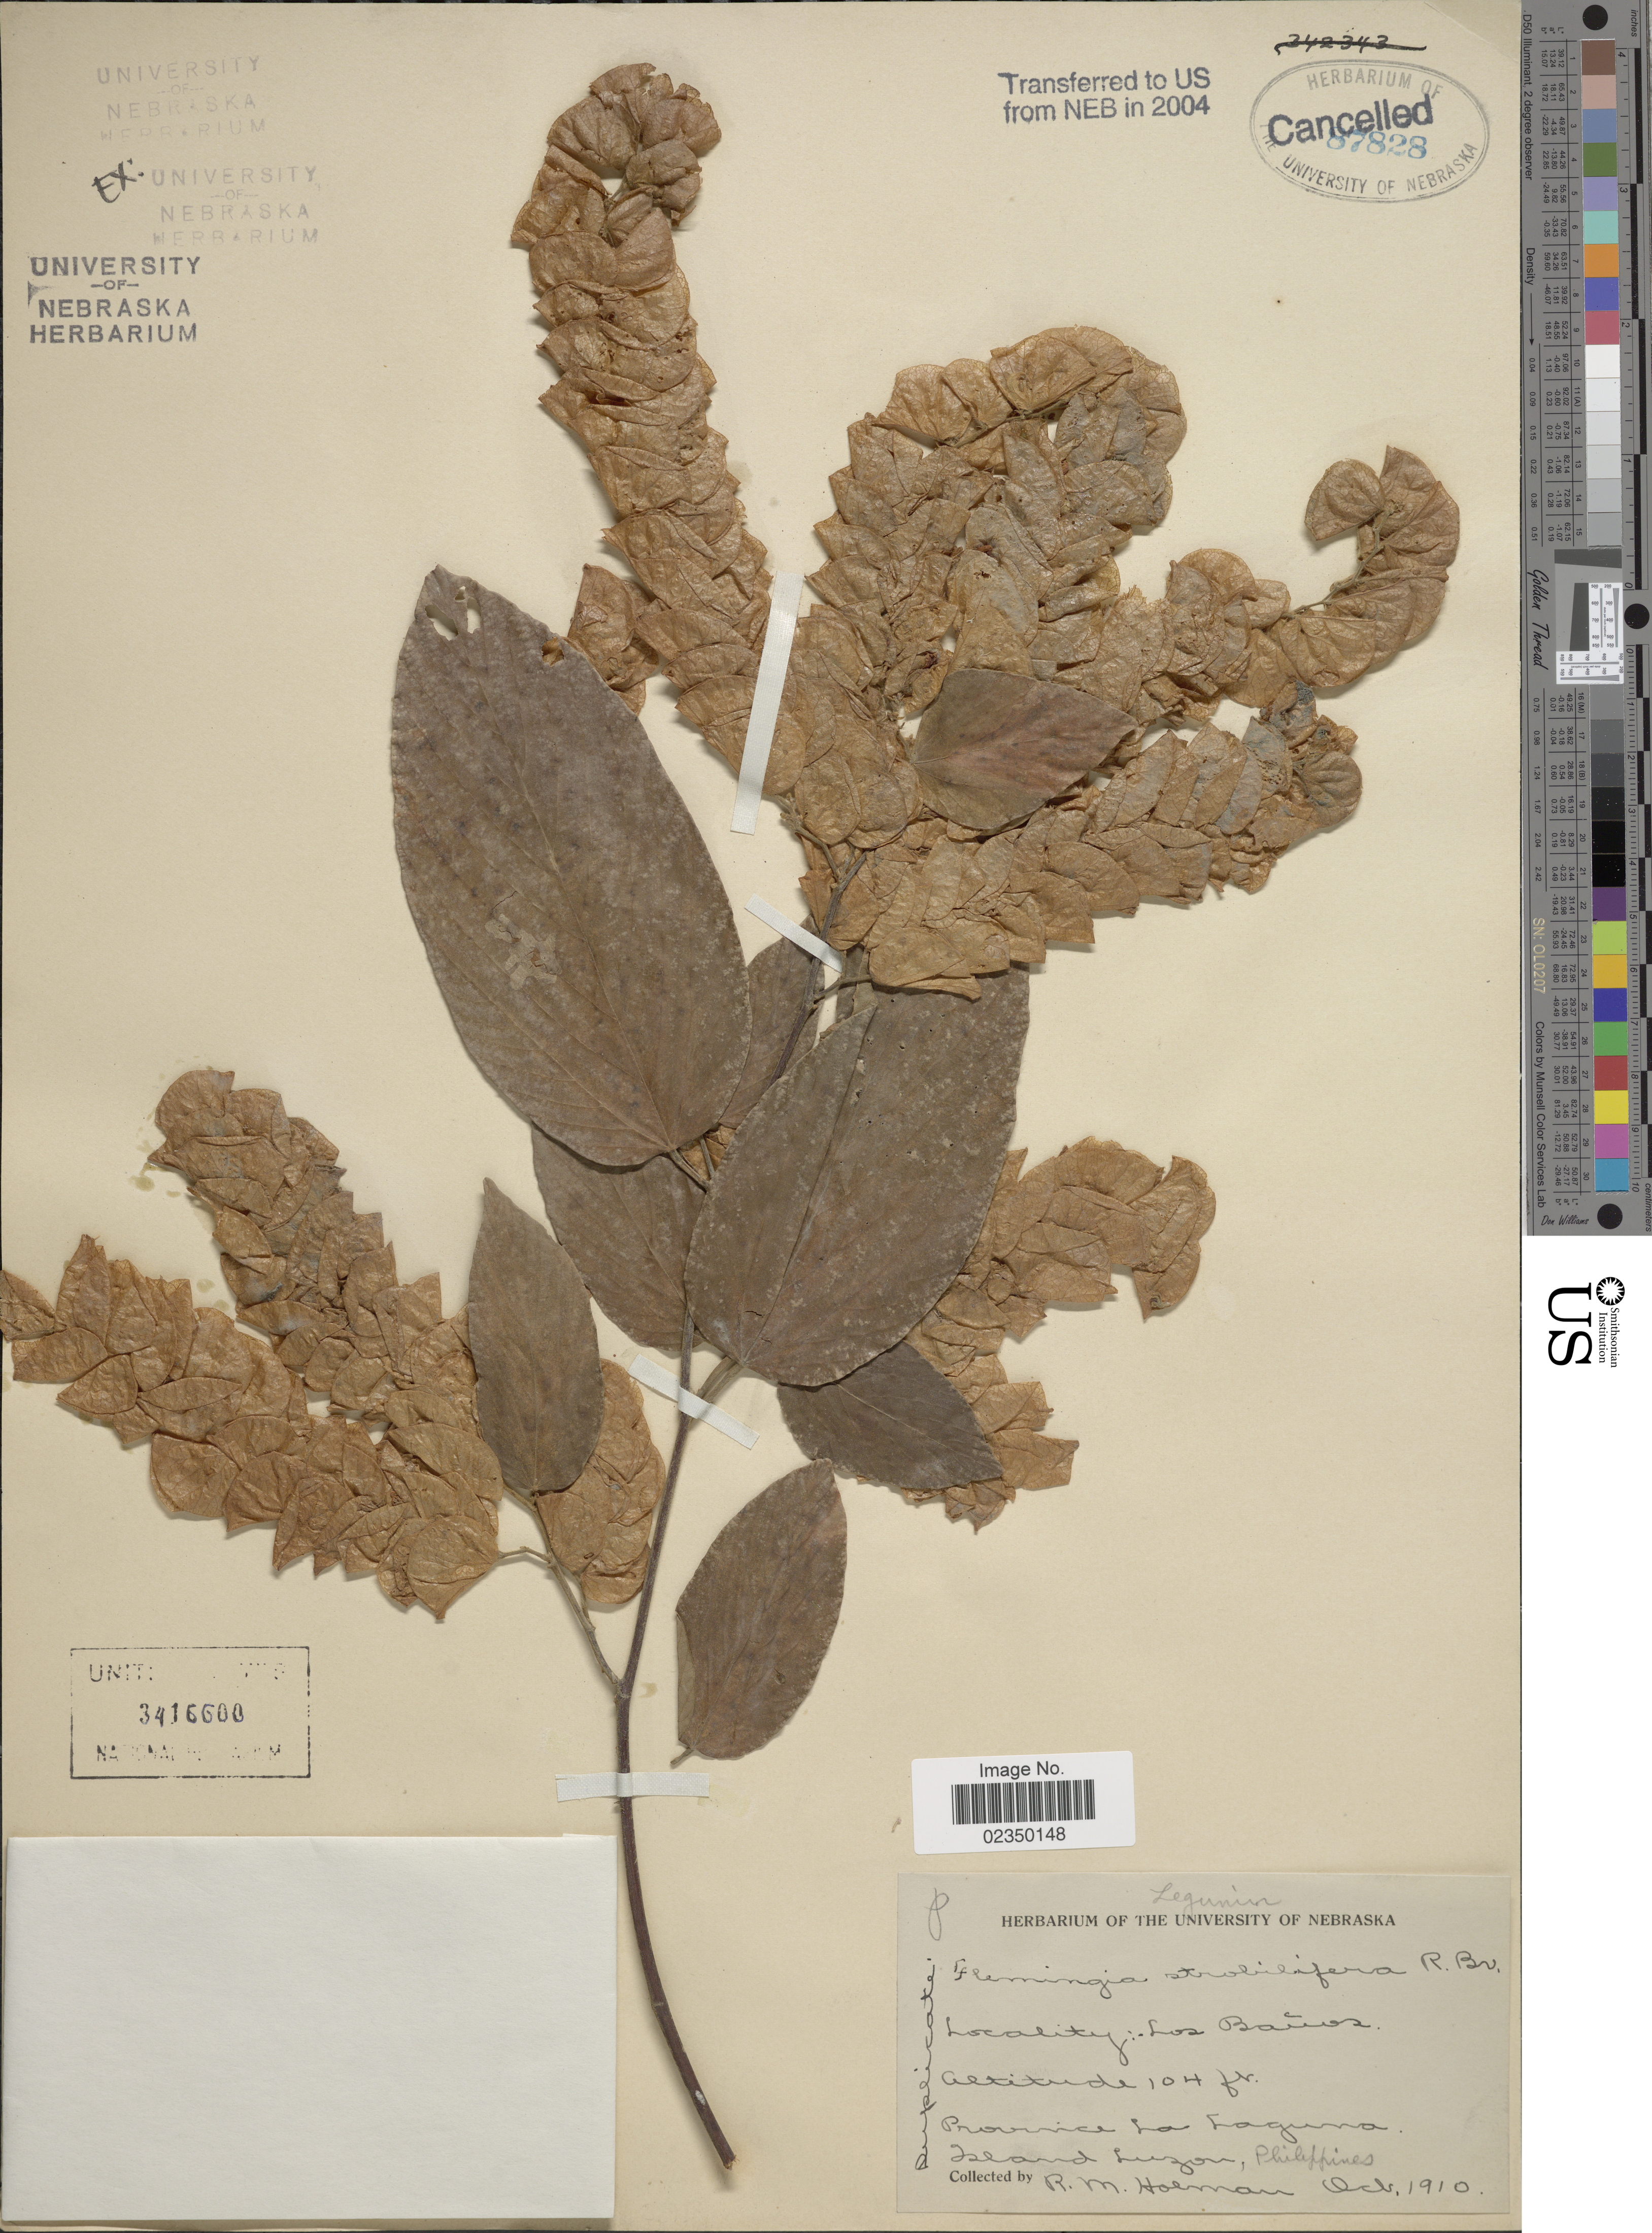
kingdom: Plantae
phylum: Tracheophyta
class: Magnoliopsida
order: Fabales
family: Fabaceae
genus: Flemingia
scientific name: Flemingia strobilifera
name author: (L.) W.T. Aiton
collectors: R. Holman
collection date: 1910-10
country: Philippines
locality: Los Banos, Province La Laguna, Island Luzon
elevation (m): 32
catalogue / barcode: US 3416600